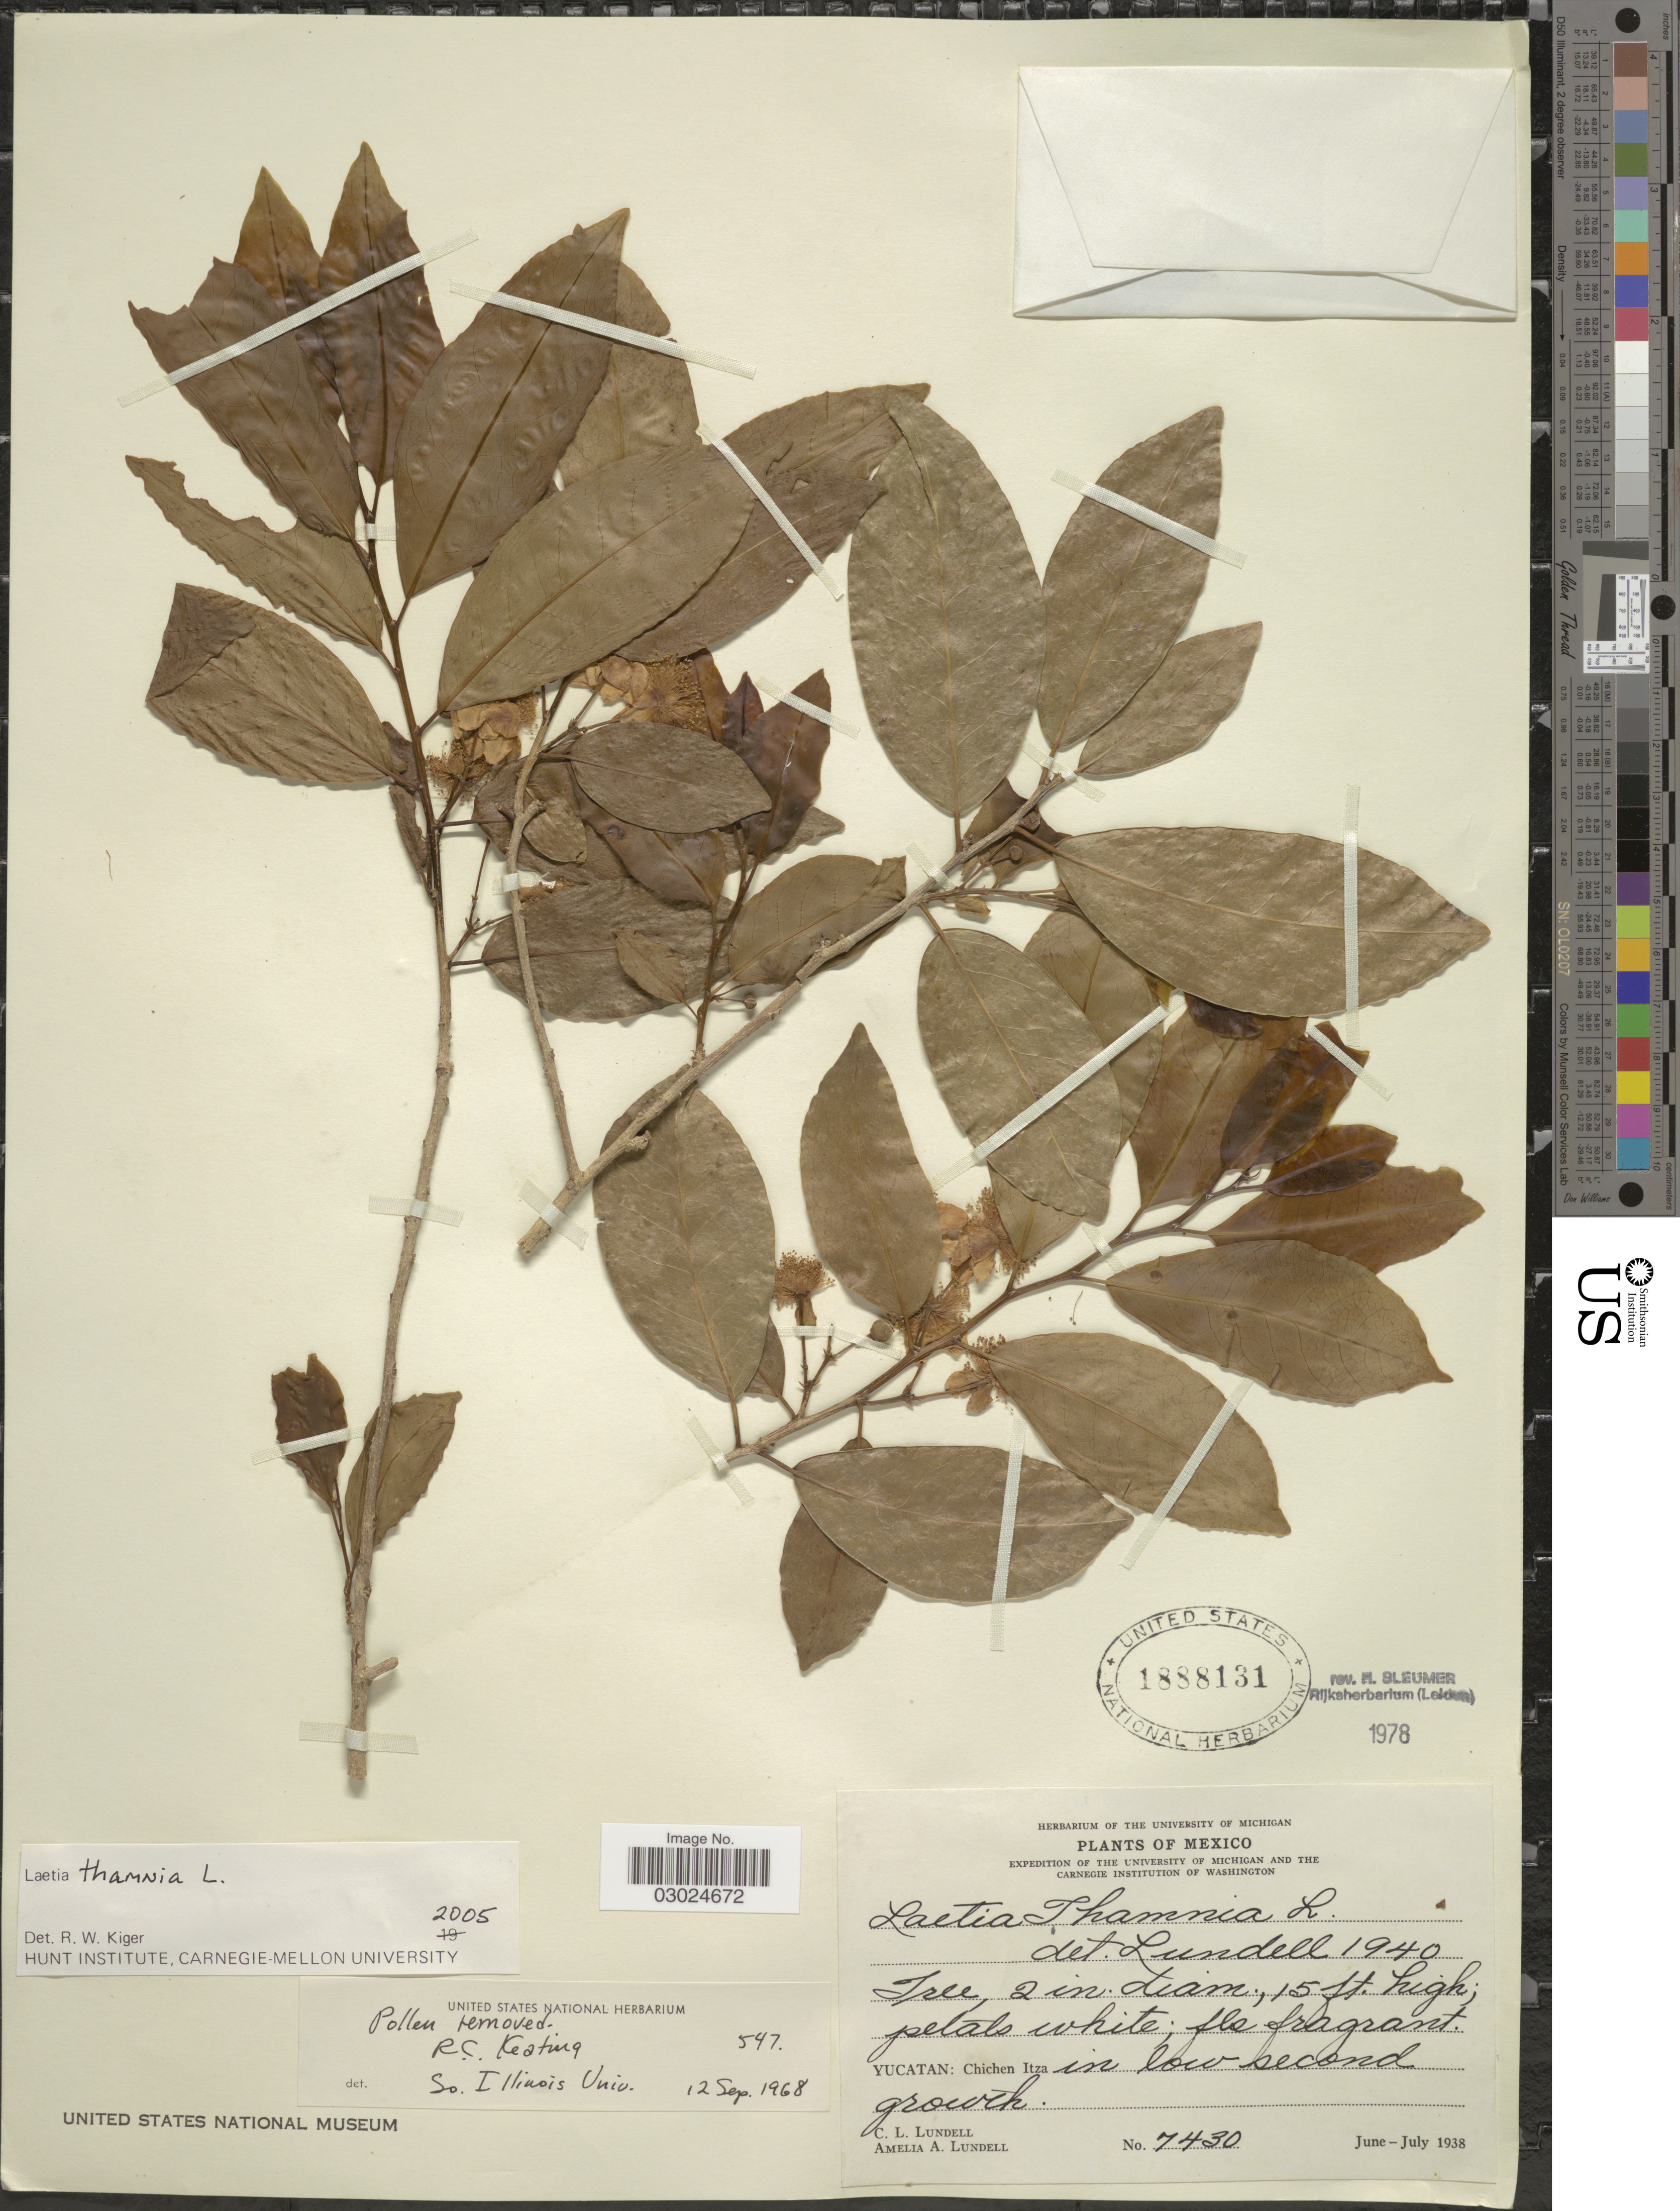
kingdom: Plantae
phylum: Tracheophyta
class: Magnoliopsida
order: Malpighiales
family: Salicaceae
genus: Laetia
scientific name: Laetia thamnia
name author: L.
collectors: C. L. Lundell & A. A. Lundell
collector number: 7430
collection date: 1938-06/1938-07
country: Mexico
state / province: Yucatán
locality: Chichen Itza.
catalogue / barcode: US 1888131